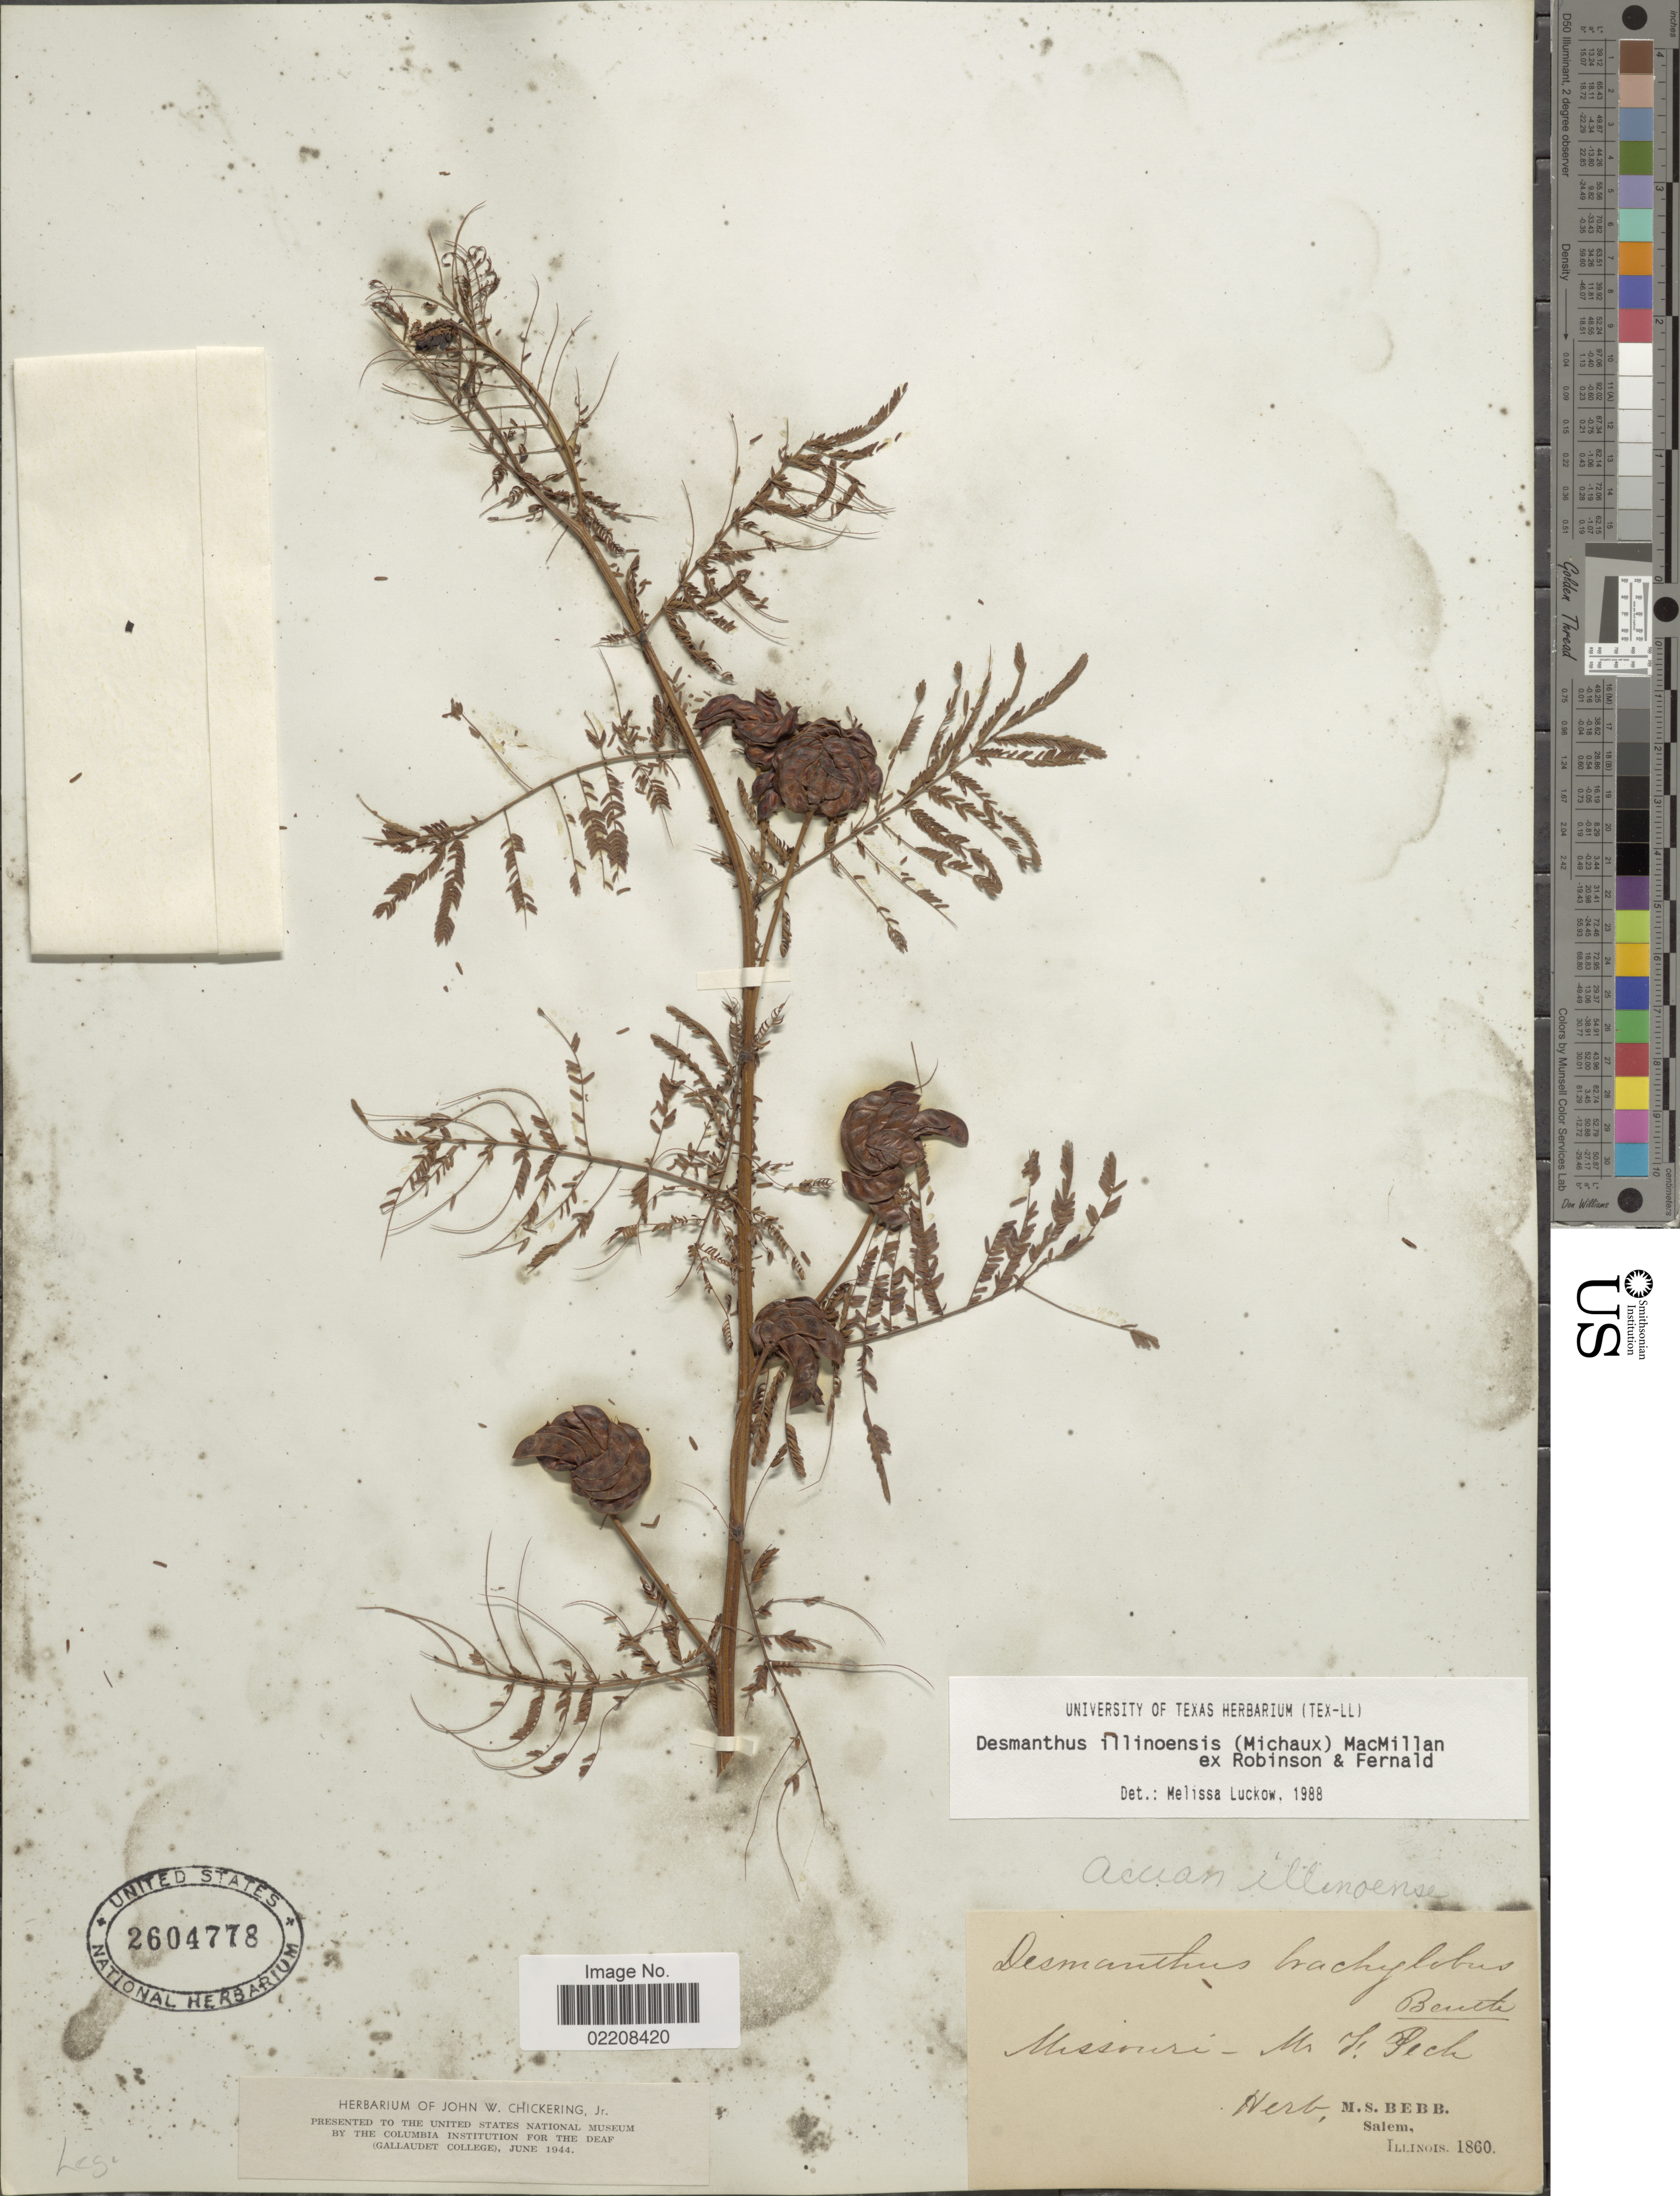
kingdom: Plantae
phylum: Tracheophyta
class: Magnoliopsida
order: Fabales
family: Fabaceae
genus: Desmanthus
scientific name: Desmanthus illinoensis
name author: (Michx.) MacMill.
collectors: ex Herb. M. S. Bebb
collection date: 1860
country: United States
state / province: Missouri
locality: Missouri - Nr. F. Pech. [interpreted]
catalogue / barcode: US 2604778